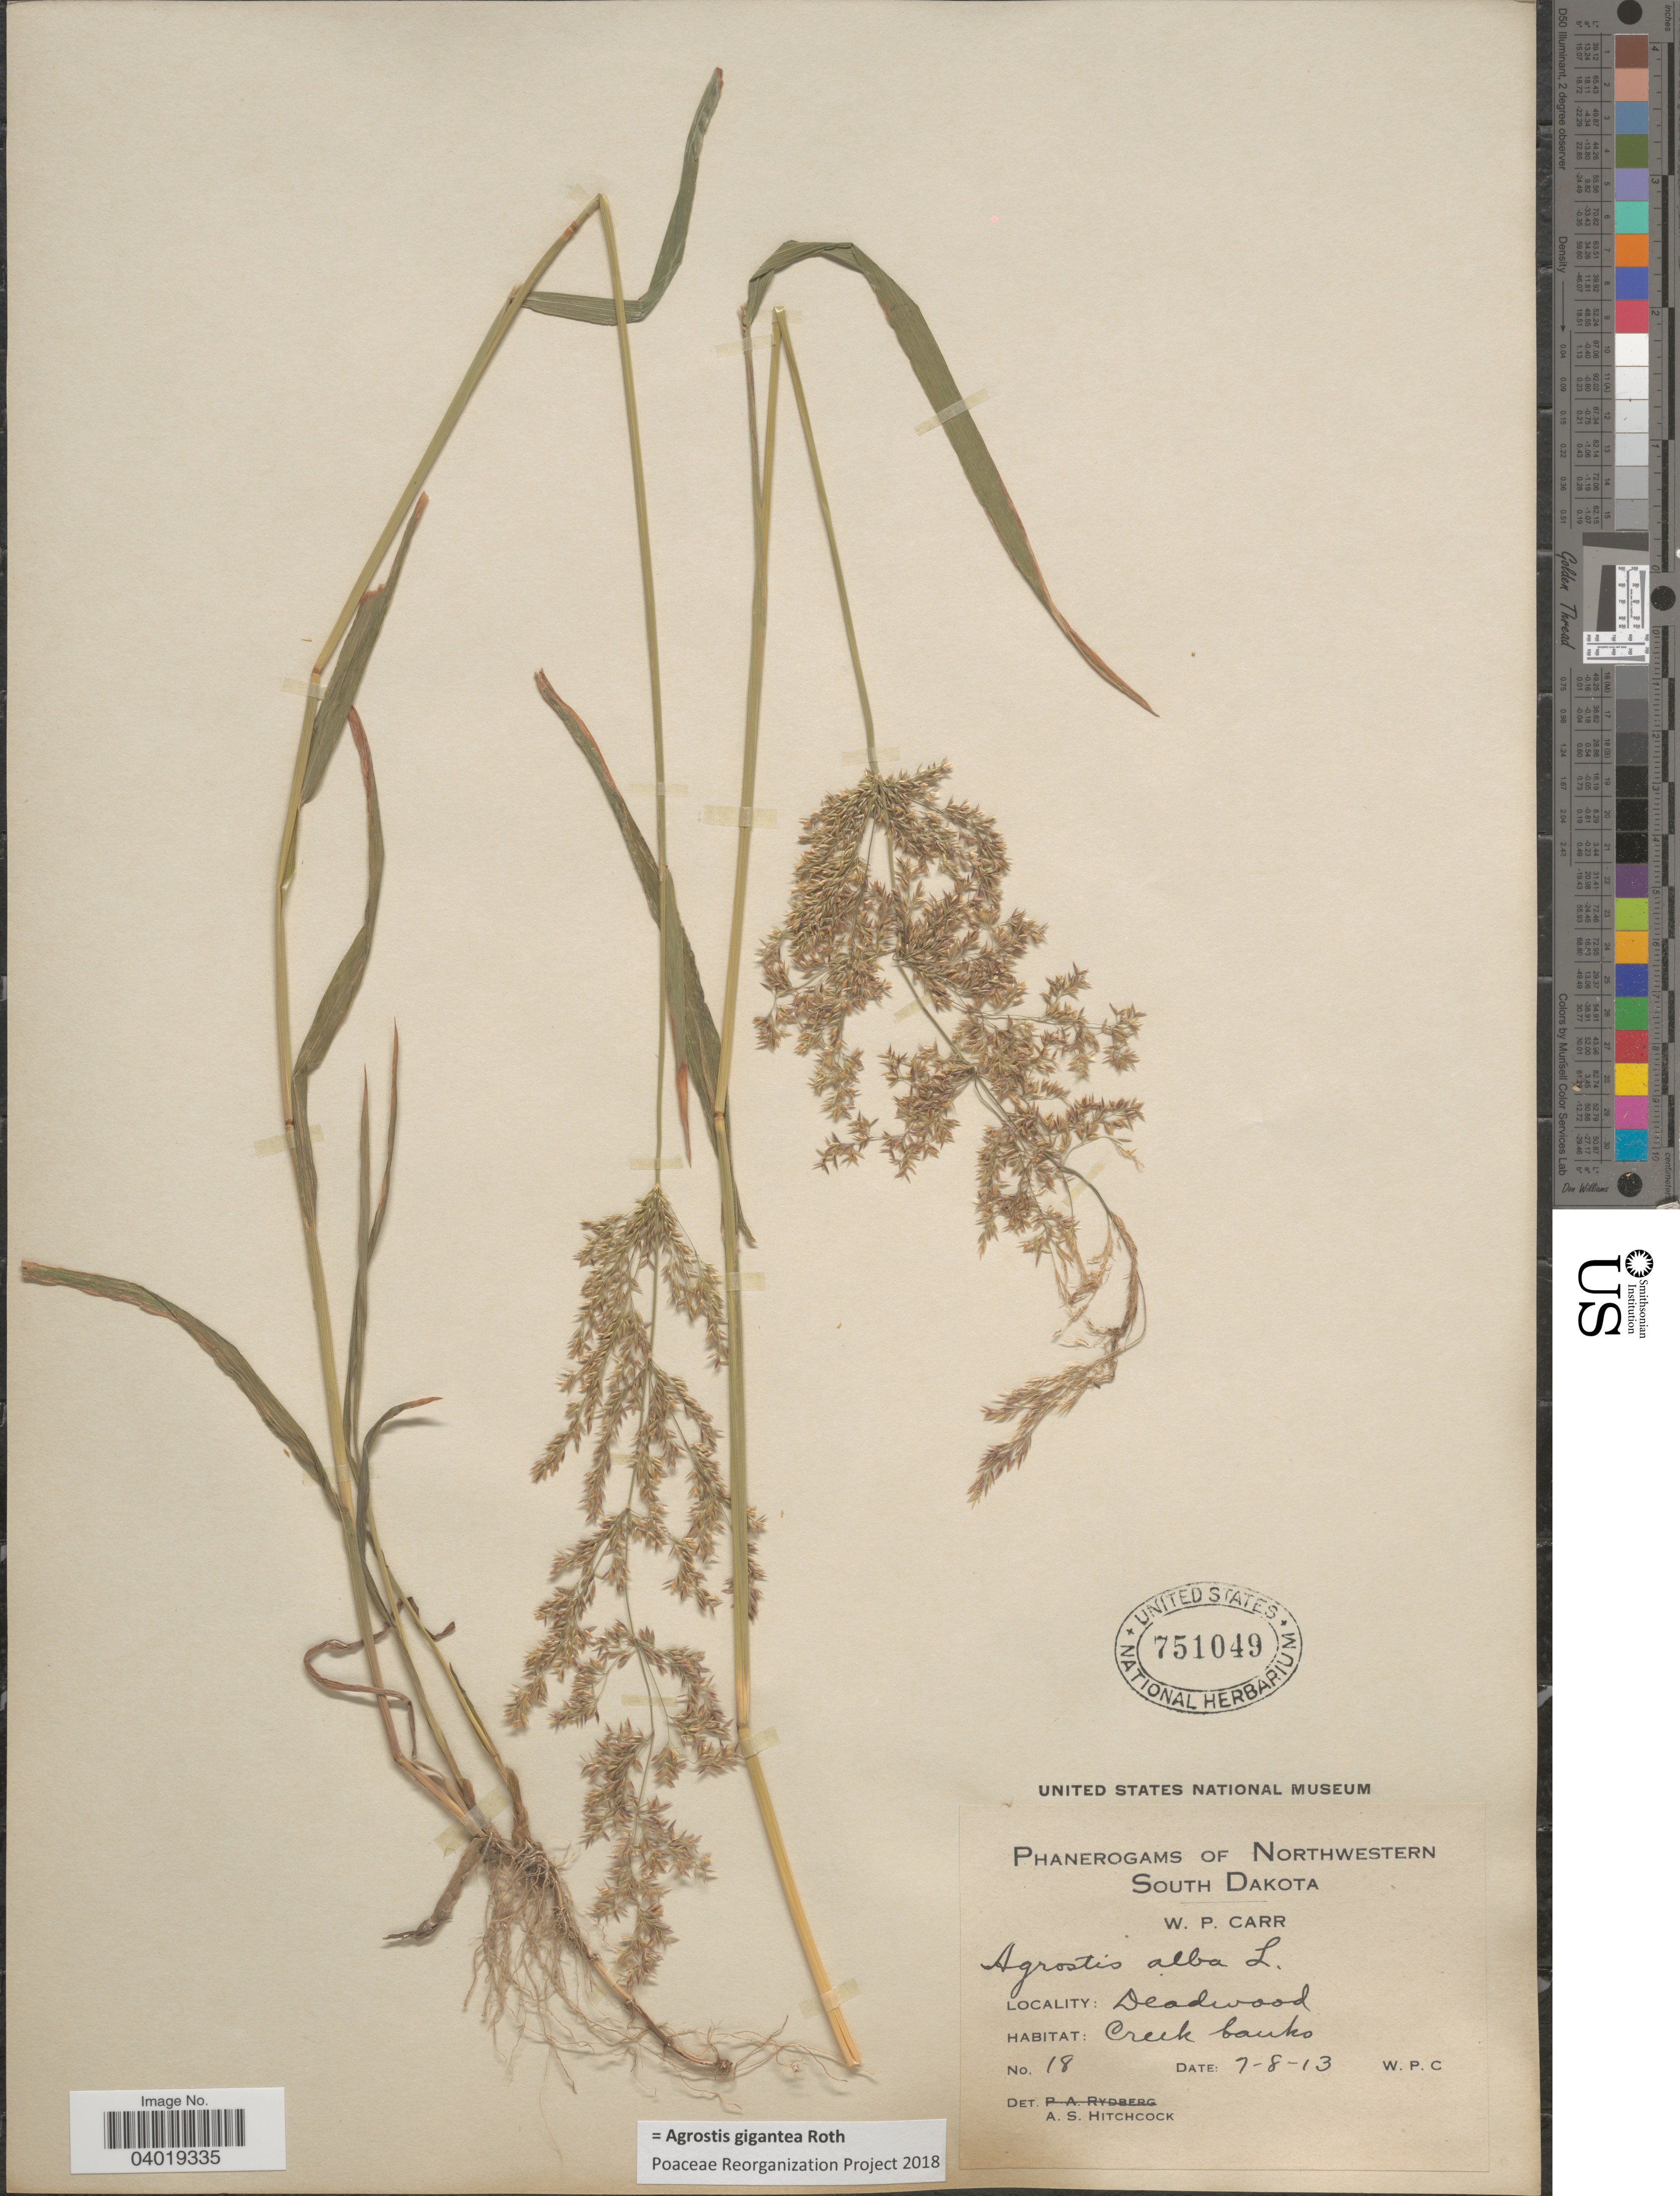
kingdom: Plantae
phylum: Tracheophyta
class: Liliopsida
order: Poales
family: Poaceae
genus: Agrostis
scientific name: Agrostis gigantea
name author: Roth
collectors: W. Carr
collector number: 18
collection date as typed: Transcribed d/m/y: 8/7/13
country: United States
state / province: South Dakota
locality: Northwestern South Dakota. Deadwood.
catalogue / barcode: US 751049